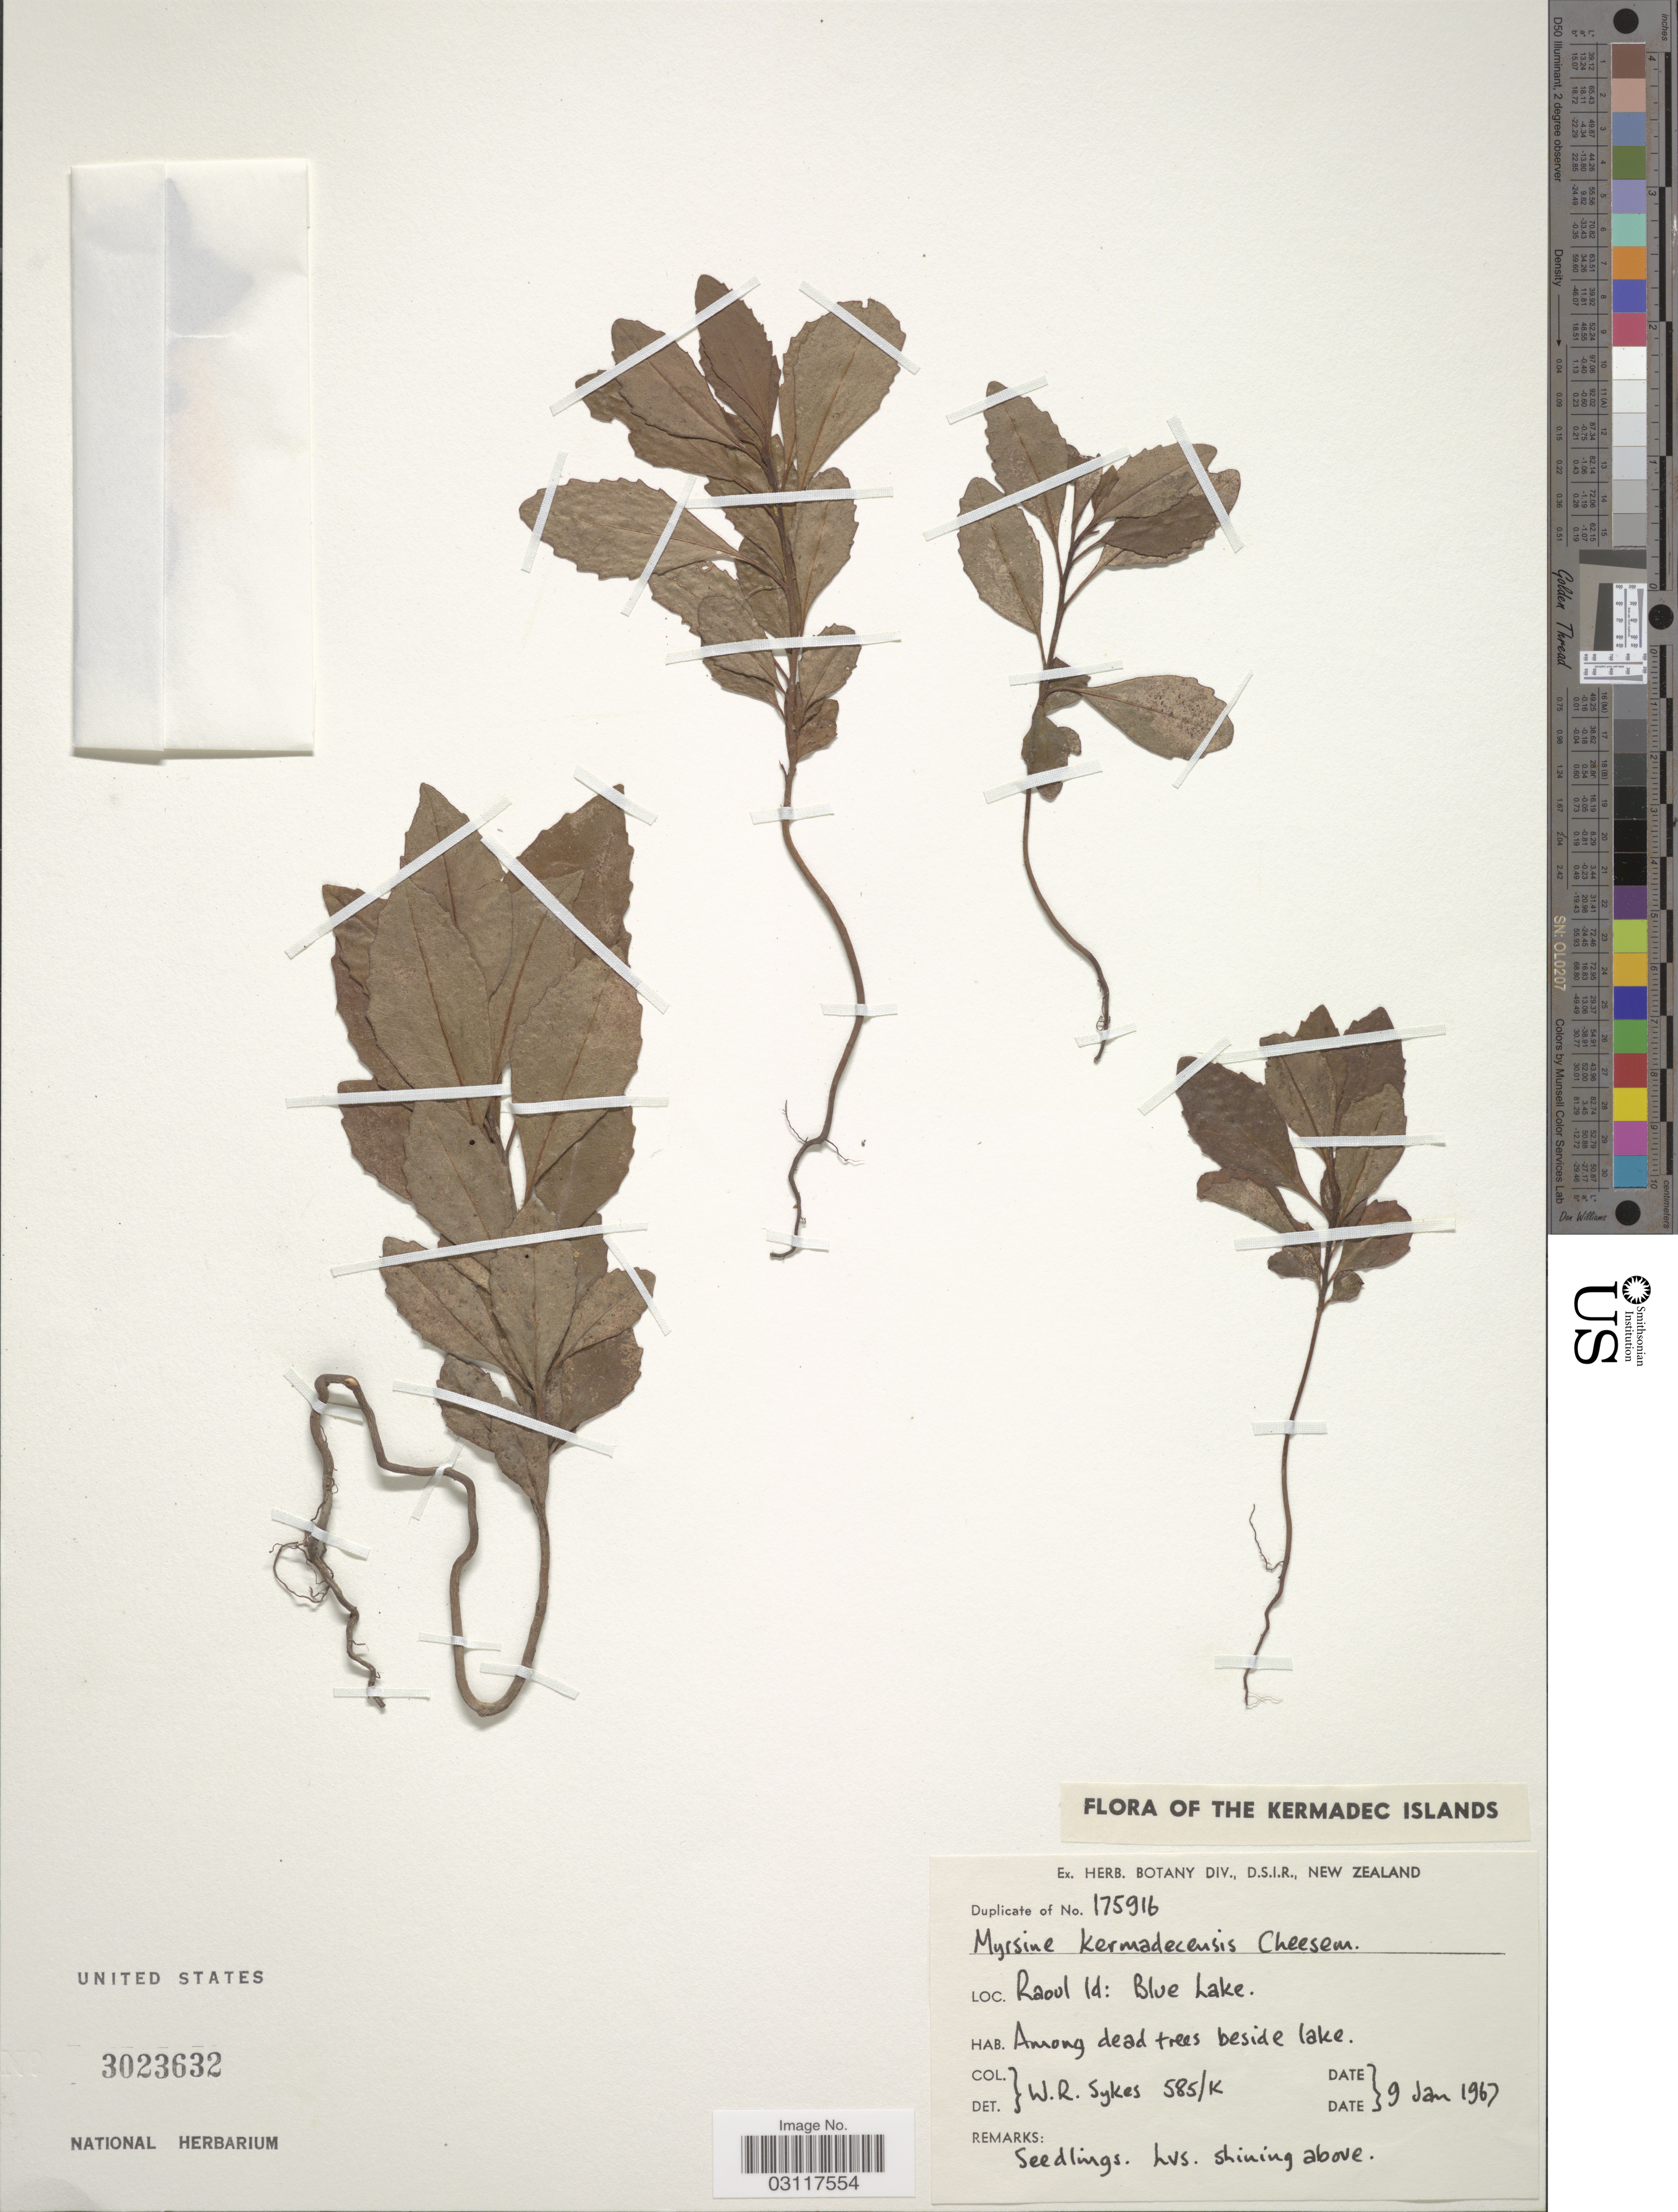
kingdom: Plantae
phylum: Tracheophyta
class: Magnoliopsida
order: Ericales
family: Primulaceae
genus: Myrsine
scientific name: Myrsine kermadecensis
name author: Cheeseman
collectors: W. R. Sykes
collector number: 585/K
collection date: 1967-01-09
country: New Zealand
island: Raoul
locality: The Kermadec Islands, Raoul Id: Blue Lake.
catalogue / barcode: US 3023632